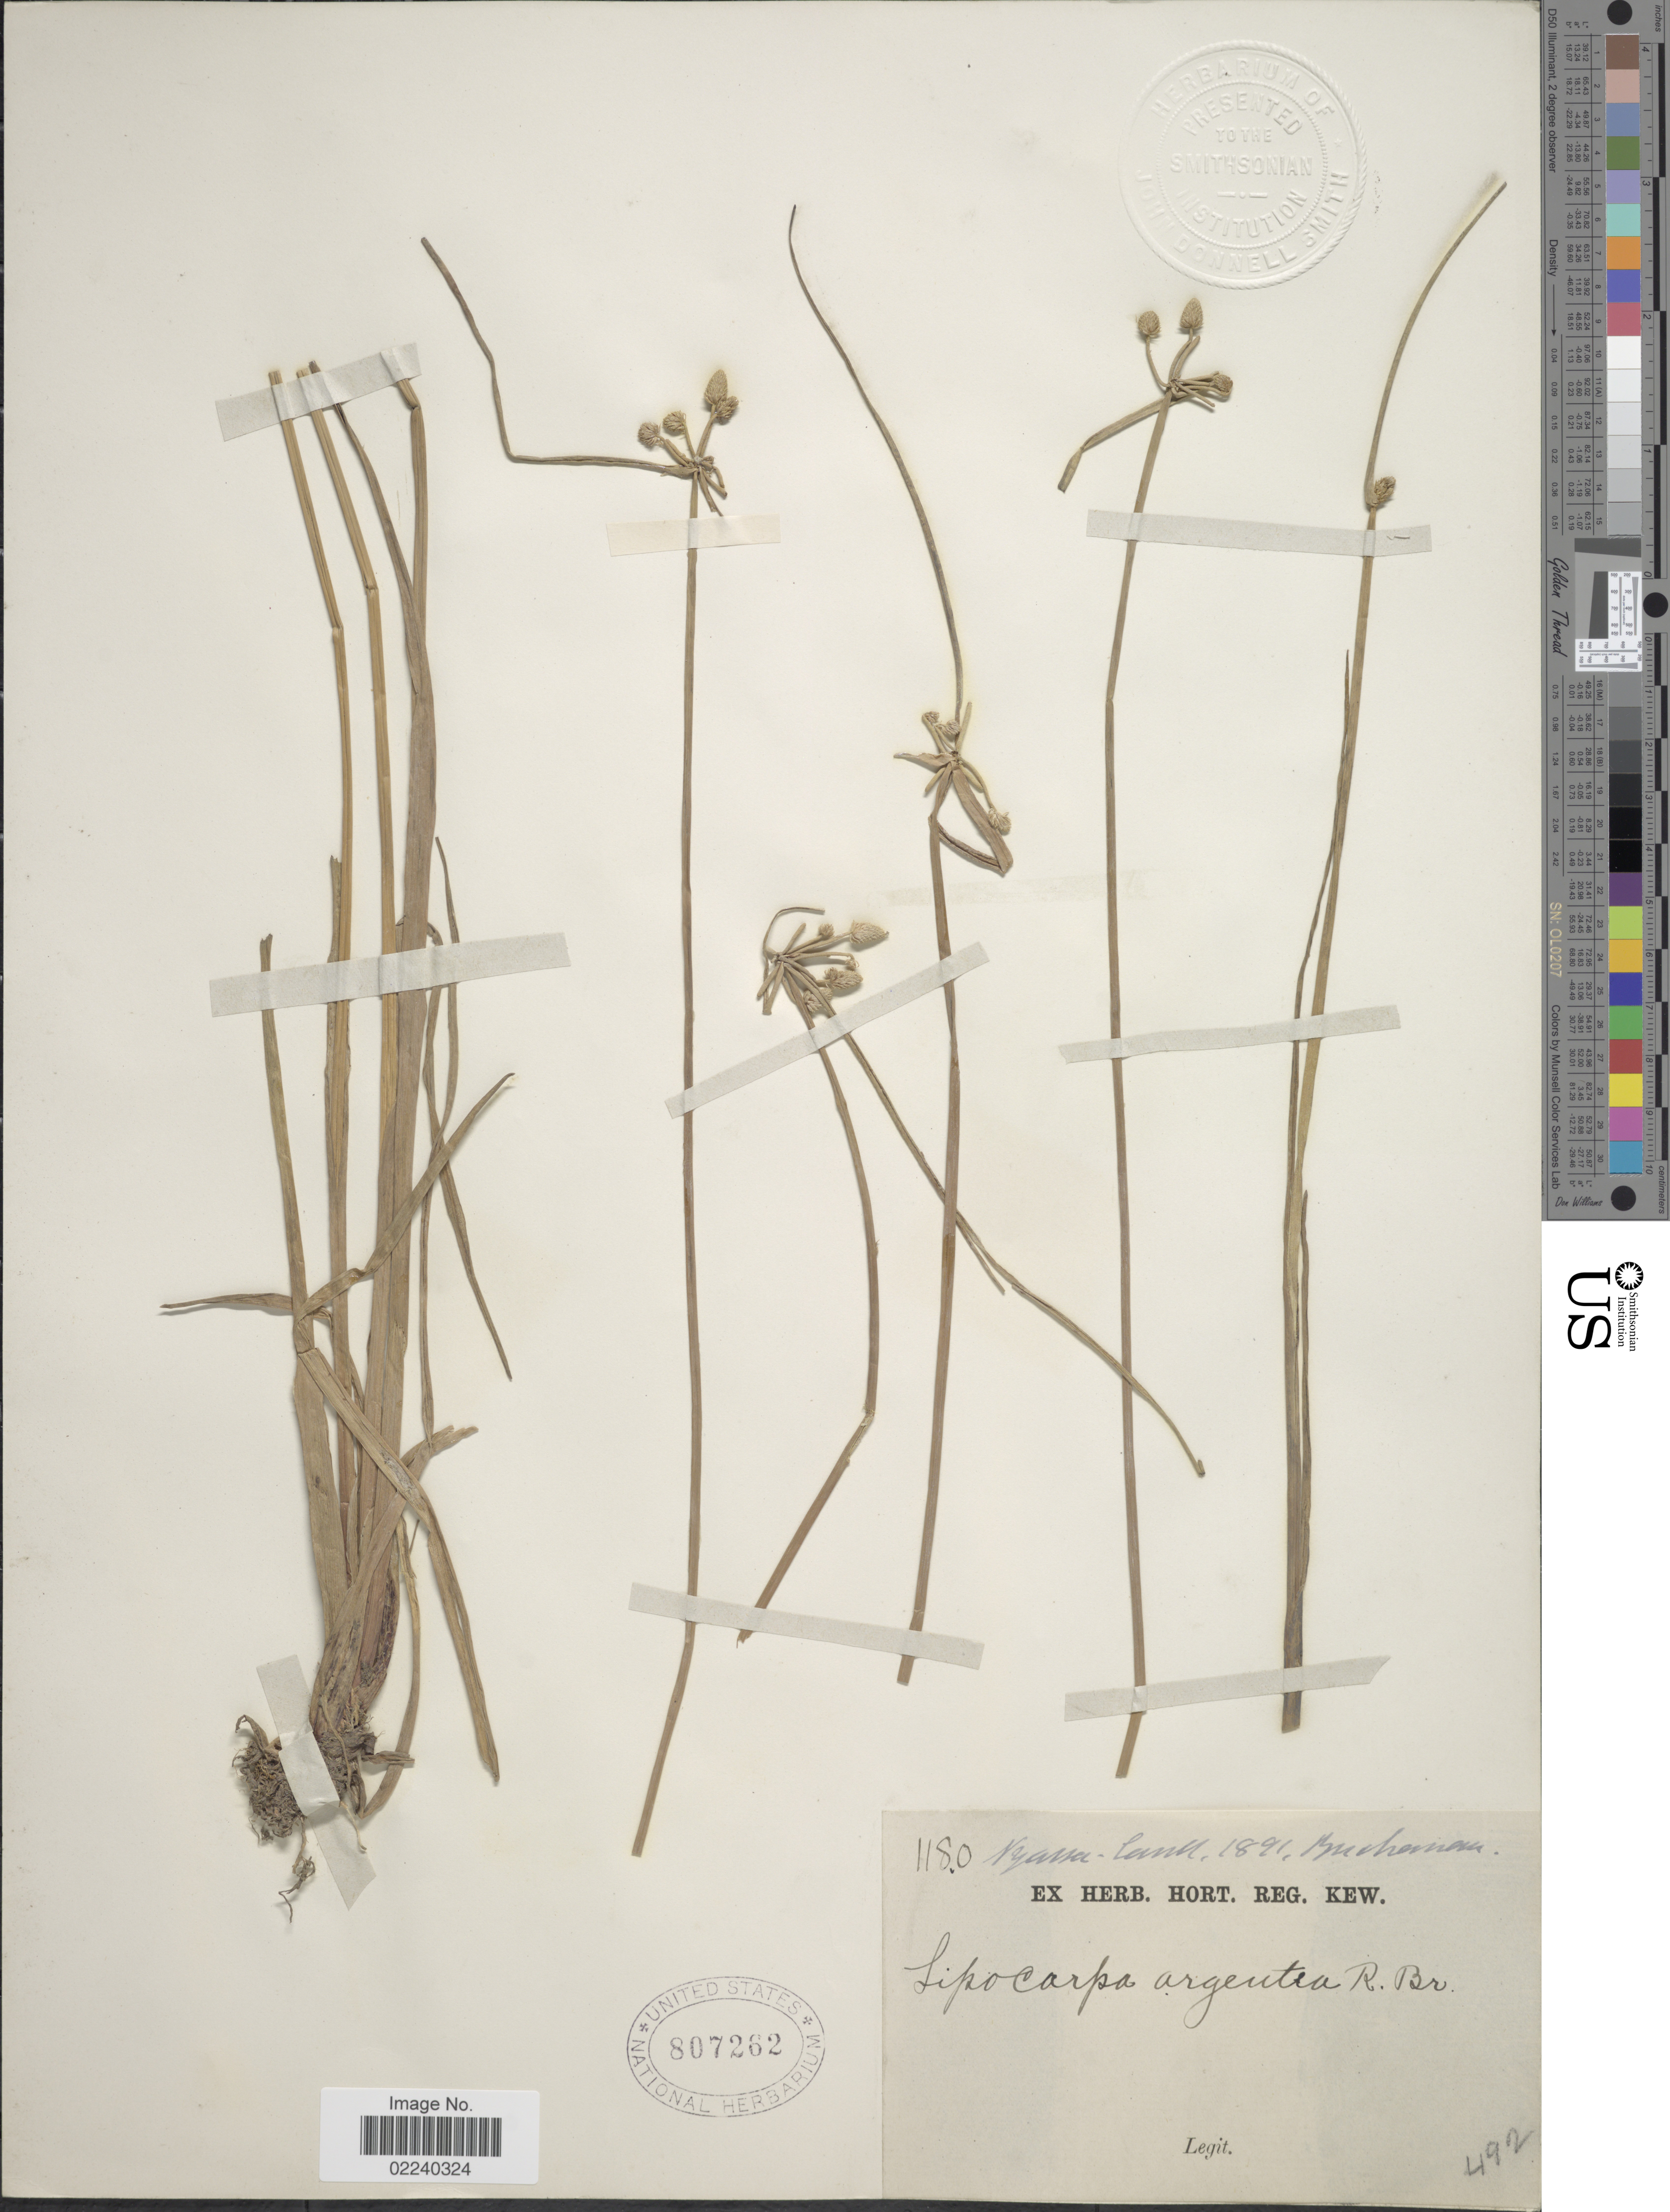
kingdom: Plantae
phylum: Tracheophyta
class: Liliopsida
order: Poales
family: Cyperaceae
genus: Cyperus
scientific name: Cyperus albescens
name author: (Steud.) Larridon & Govaerts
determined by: Strong, M. T., (US), Smithsonian Institution - National Museum of Natural History (UNITED STATES)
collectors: -. Buchanan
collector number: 1180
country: Malawi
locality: Nyassa-land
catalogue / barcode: US 807262